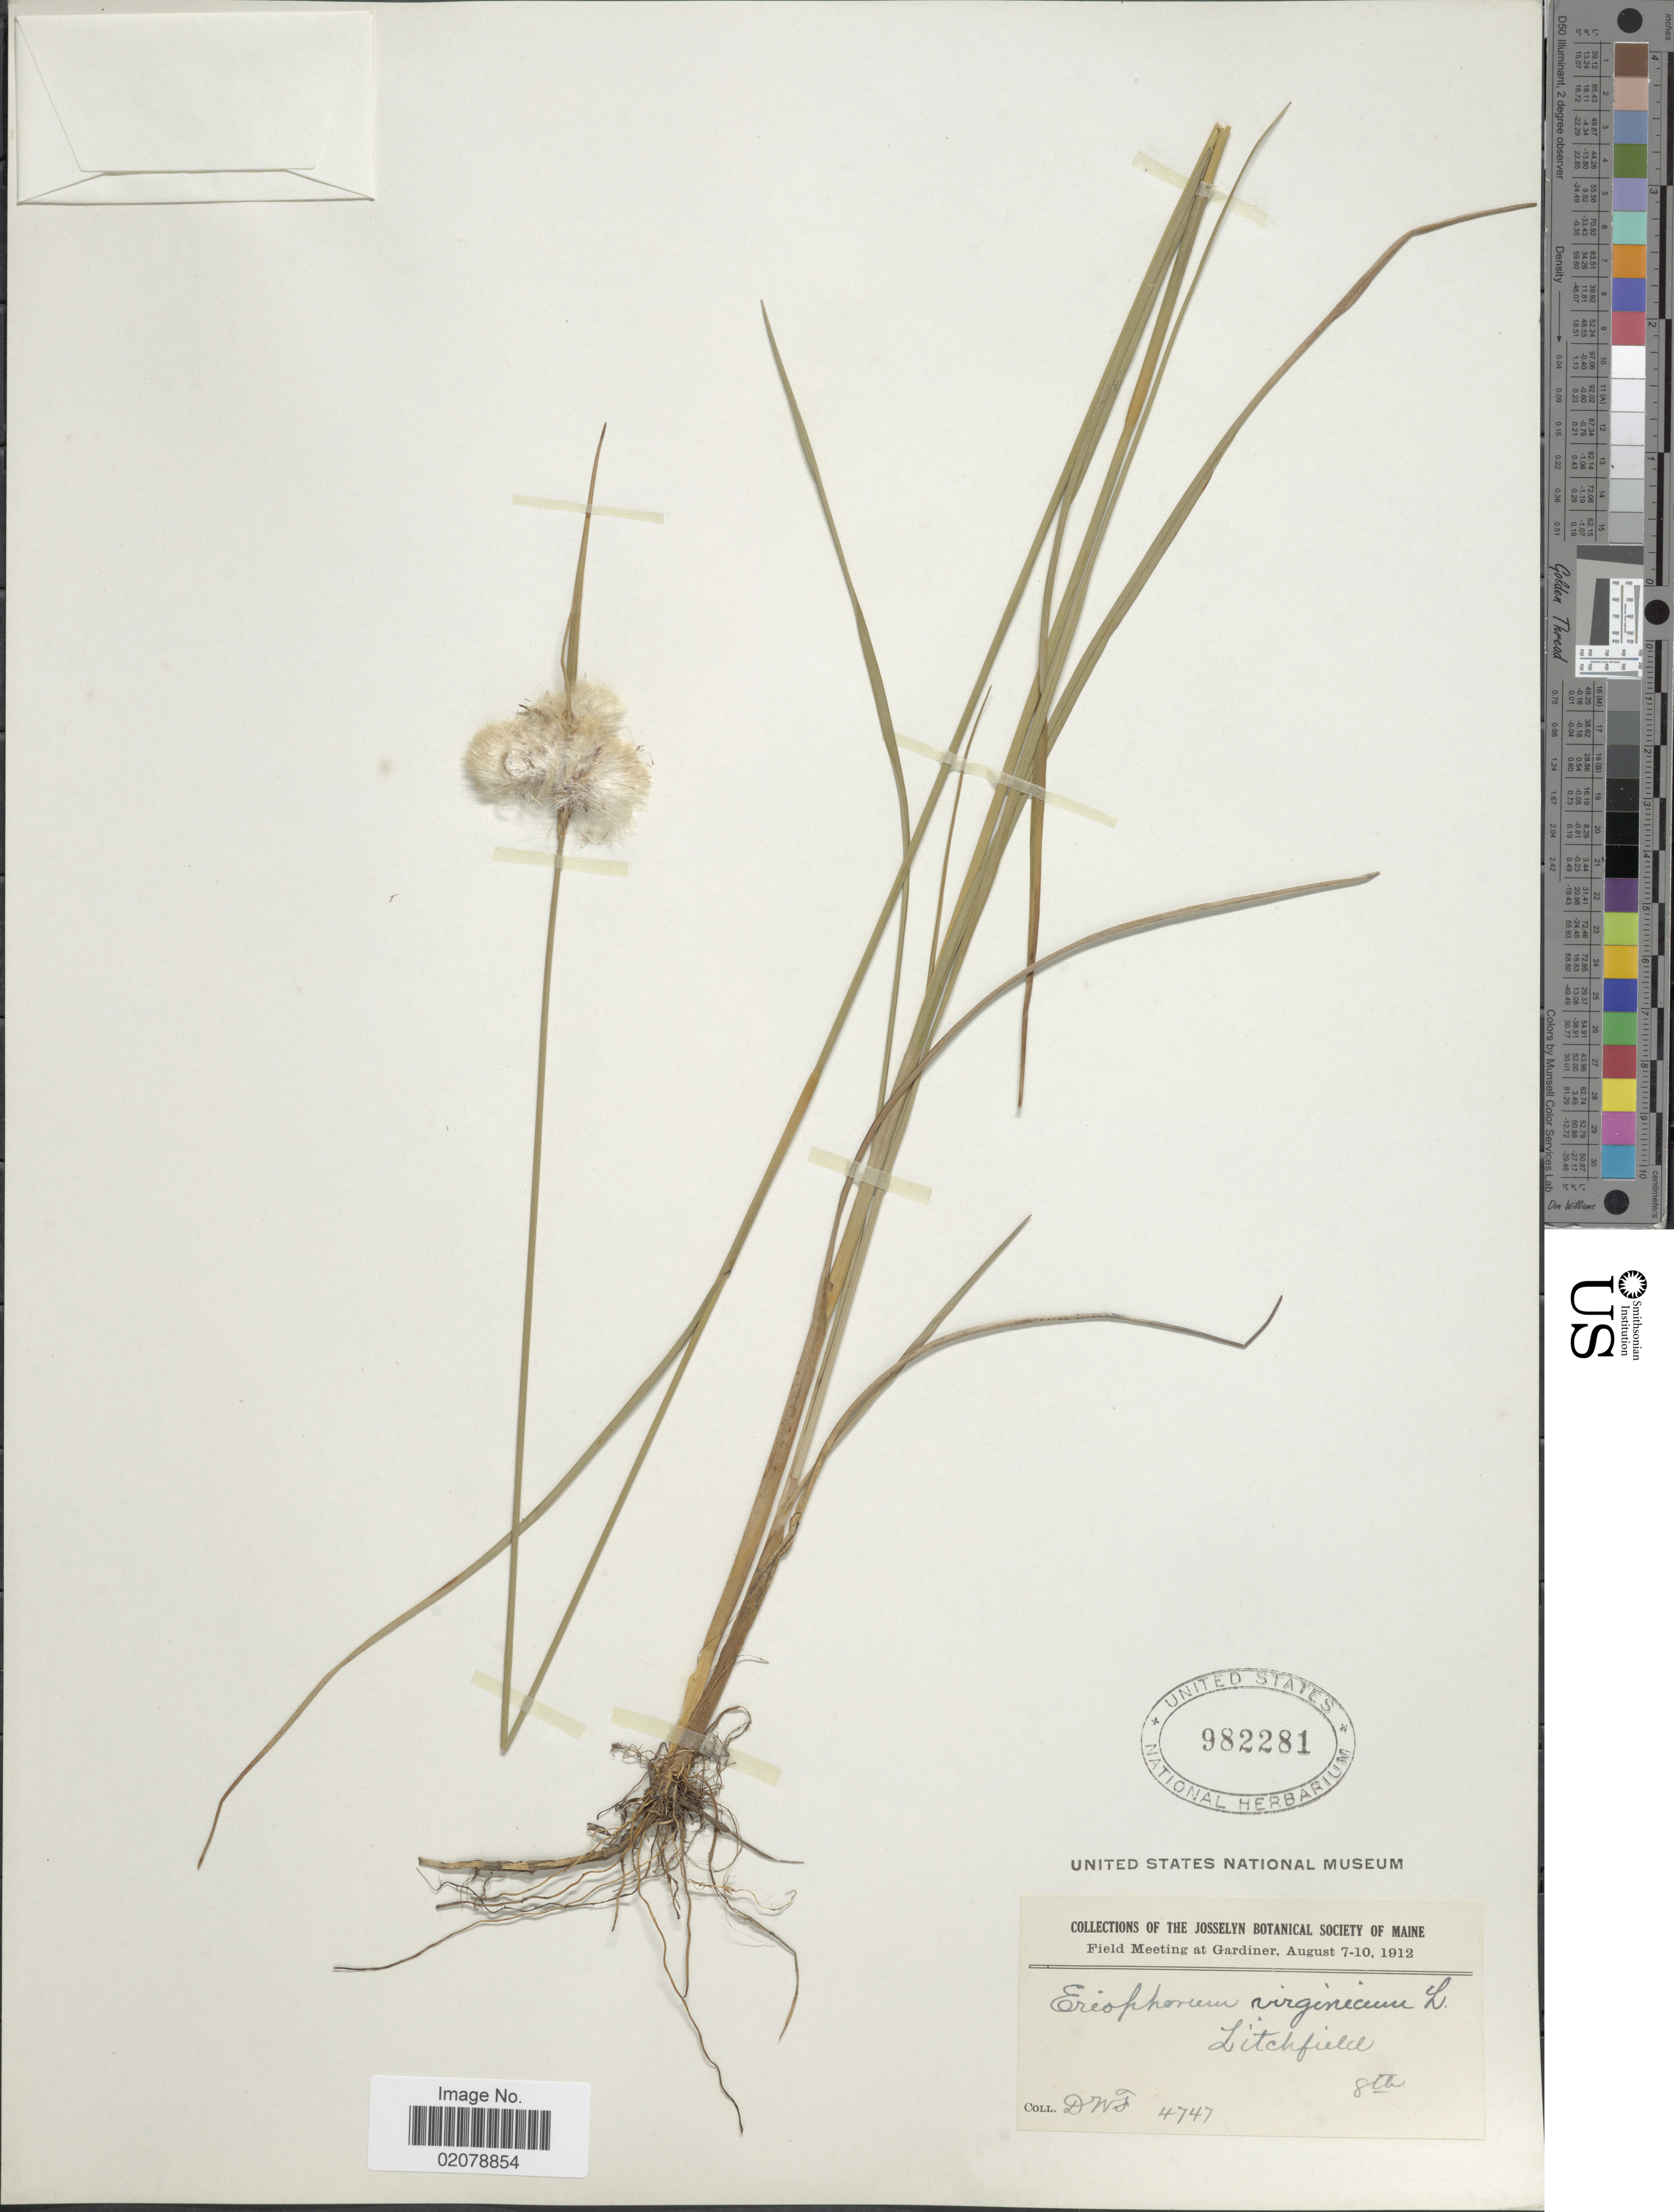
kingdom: Plantae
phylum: Tracheophyta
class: Liliopsida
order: Poales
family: Cyperaceae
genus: Eriophorum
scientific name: Eriophorum virginicum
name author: L.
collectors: D. W. F.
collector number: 4747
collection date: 1912-08-08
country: United States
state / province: Maine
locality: Litchfield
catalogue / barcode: US 982281